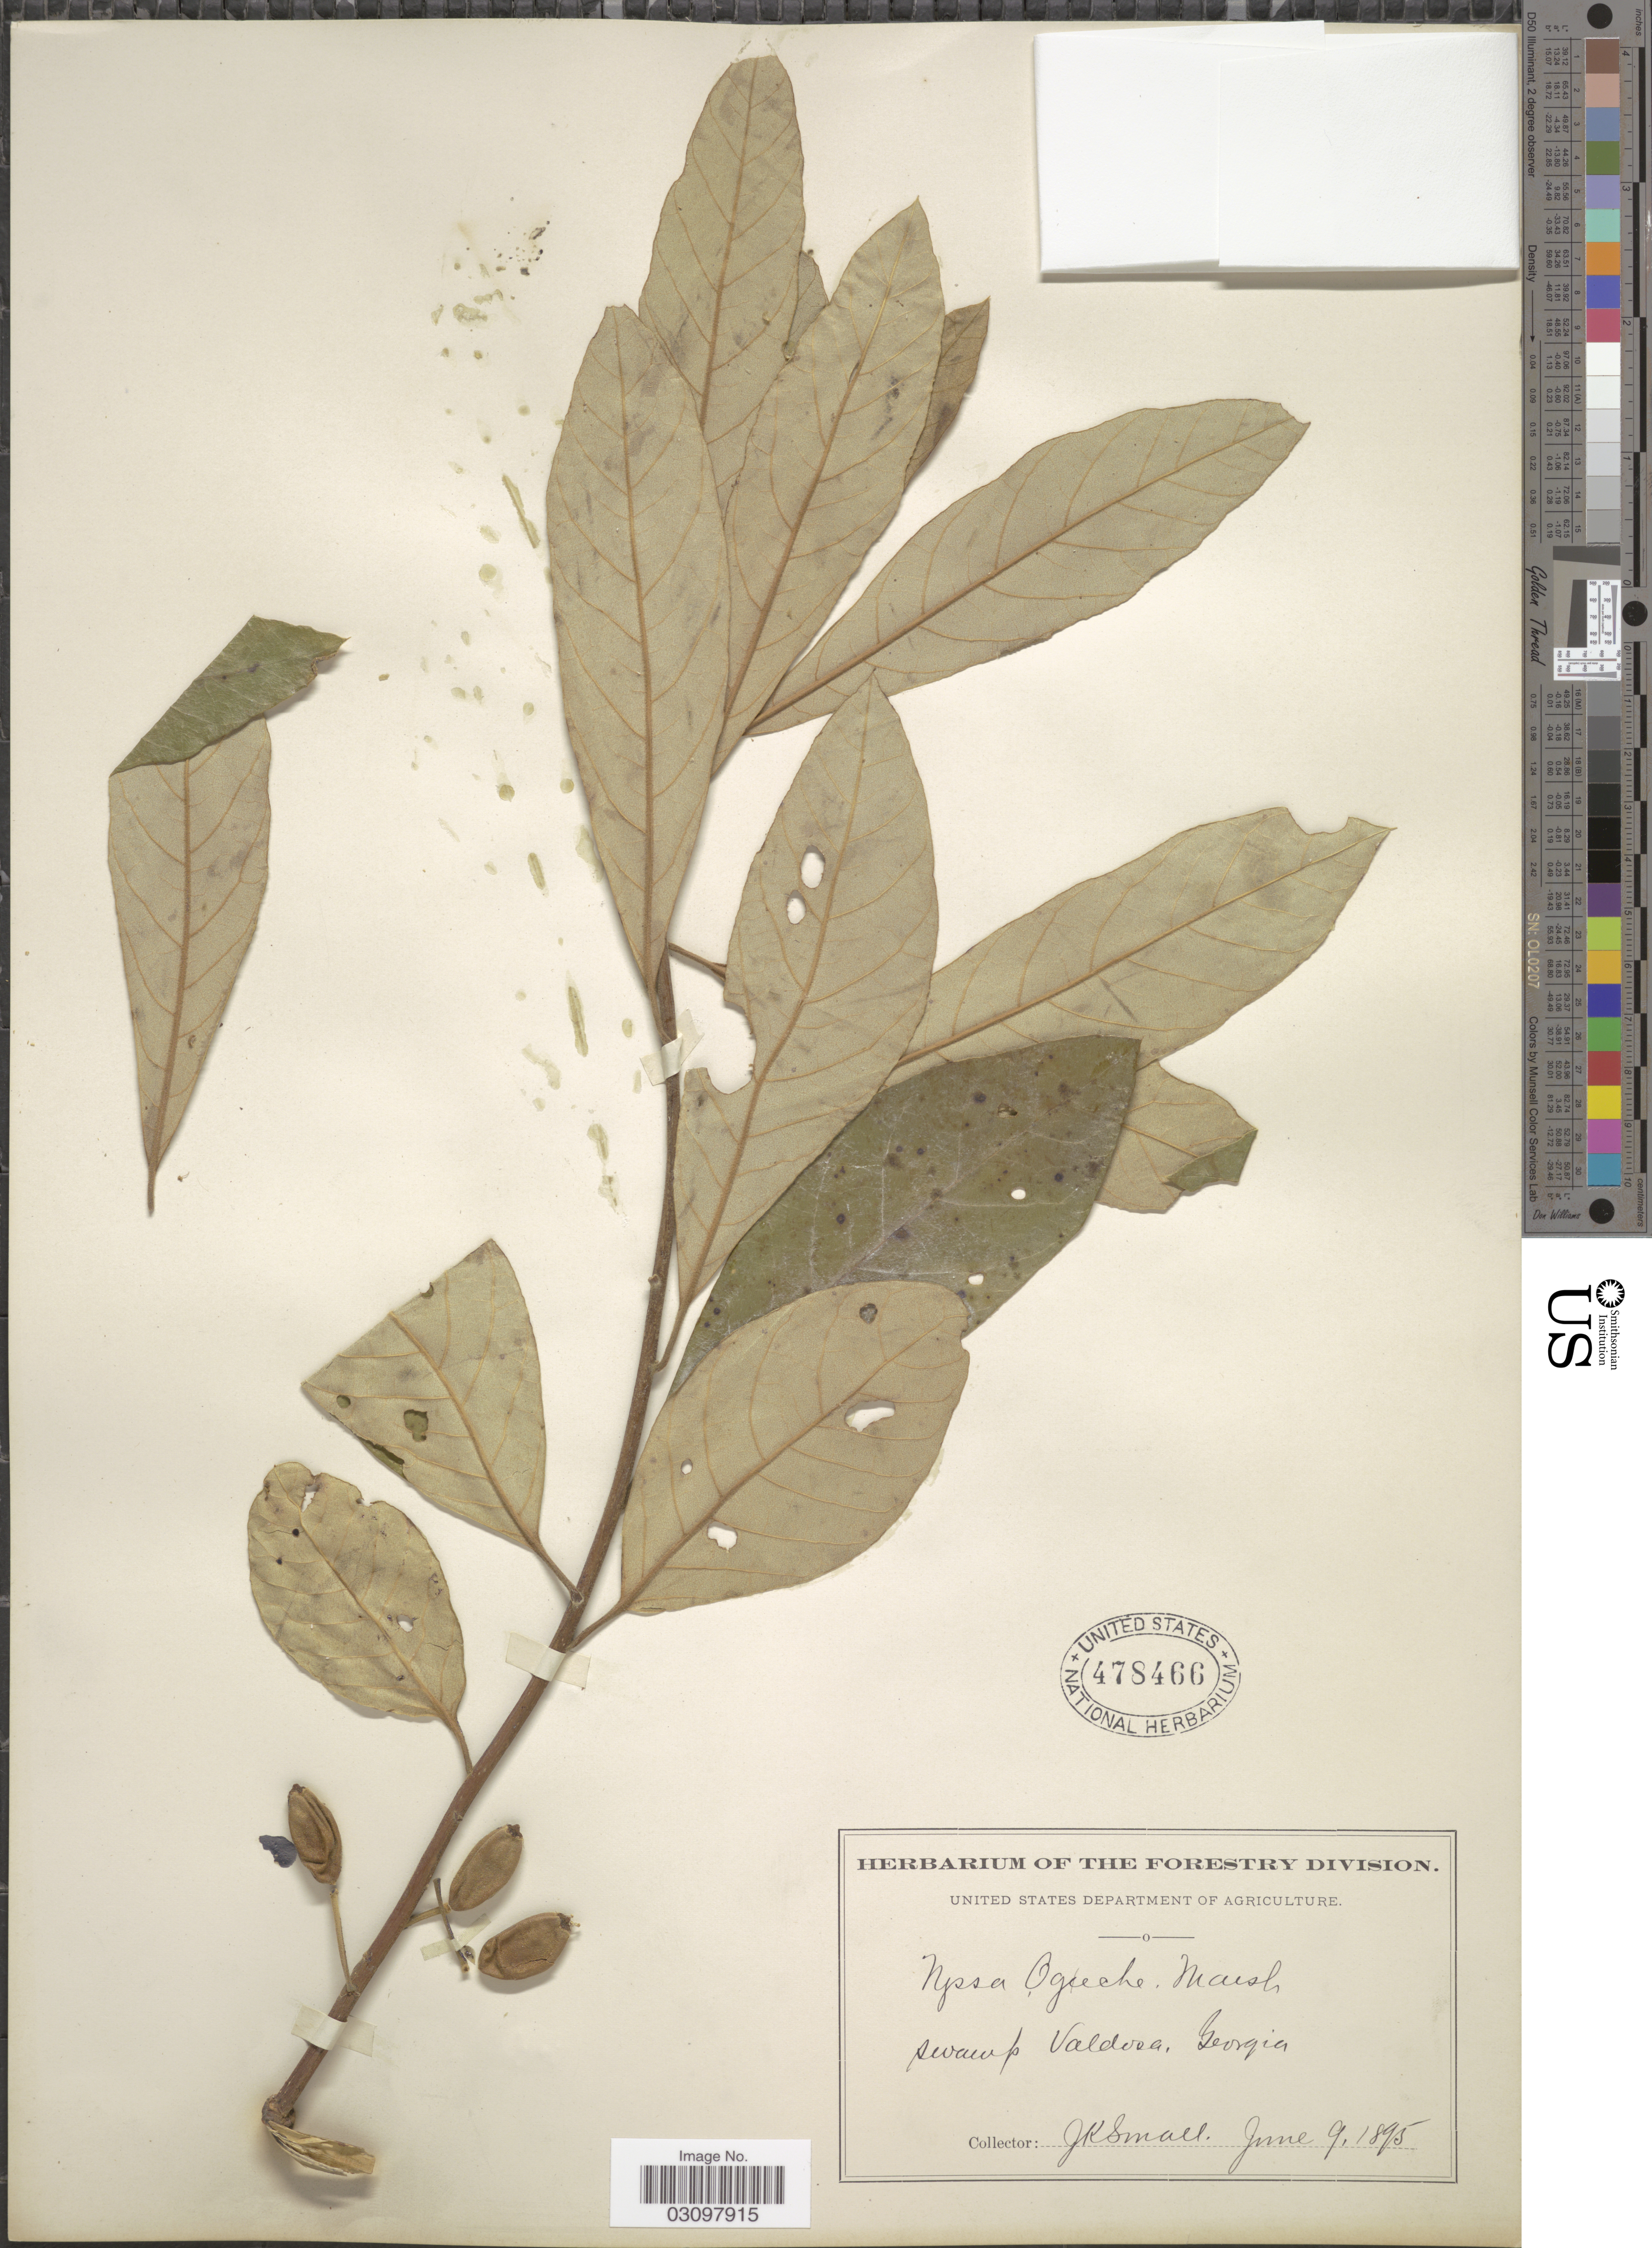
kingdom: Plantae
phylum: Tracheophyta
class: Magnoliopsida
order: Cornales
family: Nyssaceae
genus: Nyssa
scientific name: Nyssa ogeche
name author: W. Bartram ex Marshall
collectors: J. K. Small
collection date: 1895-06-09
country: United States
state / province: Georgia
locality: Swamp Valdosa.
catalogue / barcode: US 478466